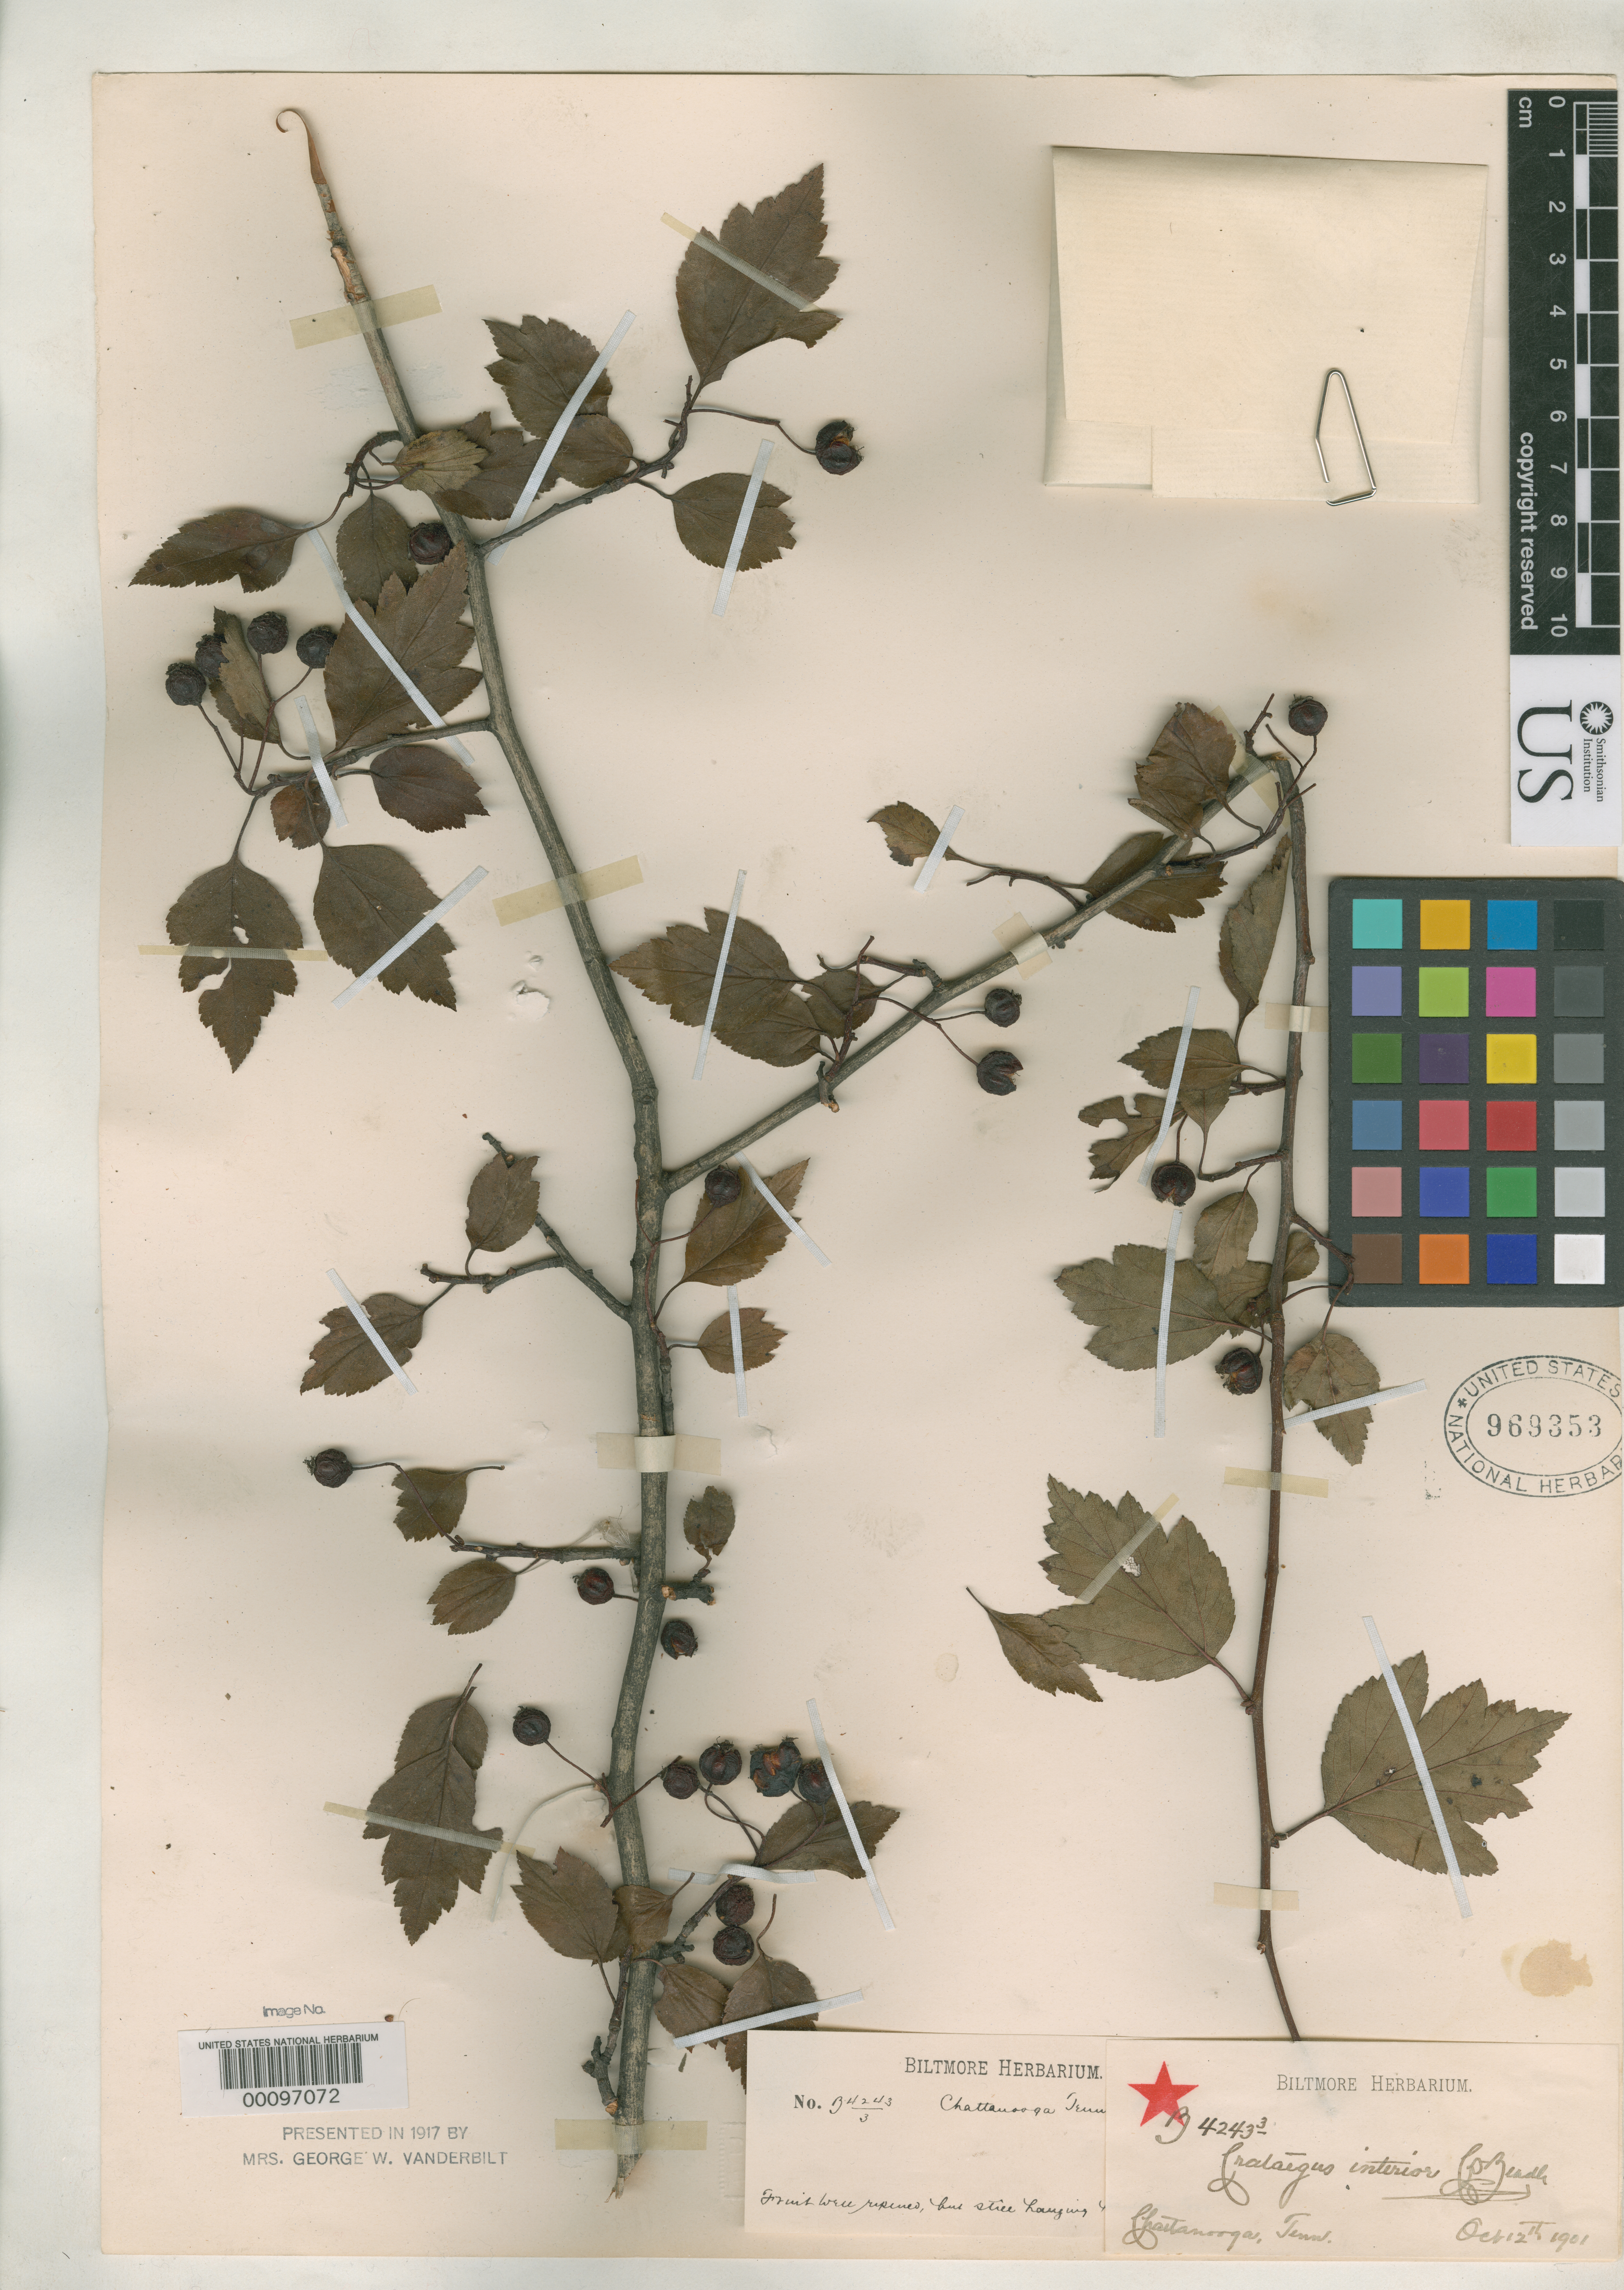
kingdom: Plantae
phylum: Tracheophyta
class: Magnoliopsida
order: Rosales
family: Rosaceae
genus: Crataegus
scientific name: Crataegus interior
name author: Beadle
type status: Syntype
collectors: ex herb. Biltmore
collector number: B 4243/2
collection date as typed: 07 Sep 1901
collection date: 1901-09-07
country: United States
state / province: Tennessee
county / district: Hamilton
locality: Near Chattanooga.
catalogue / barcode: US 969353